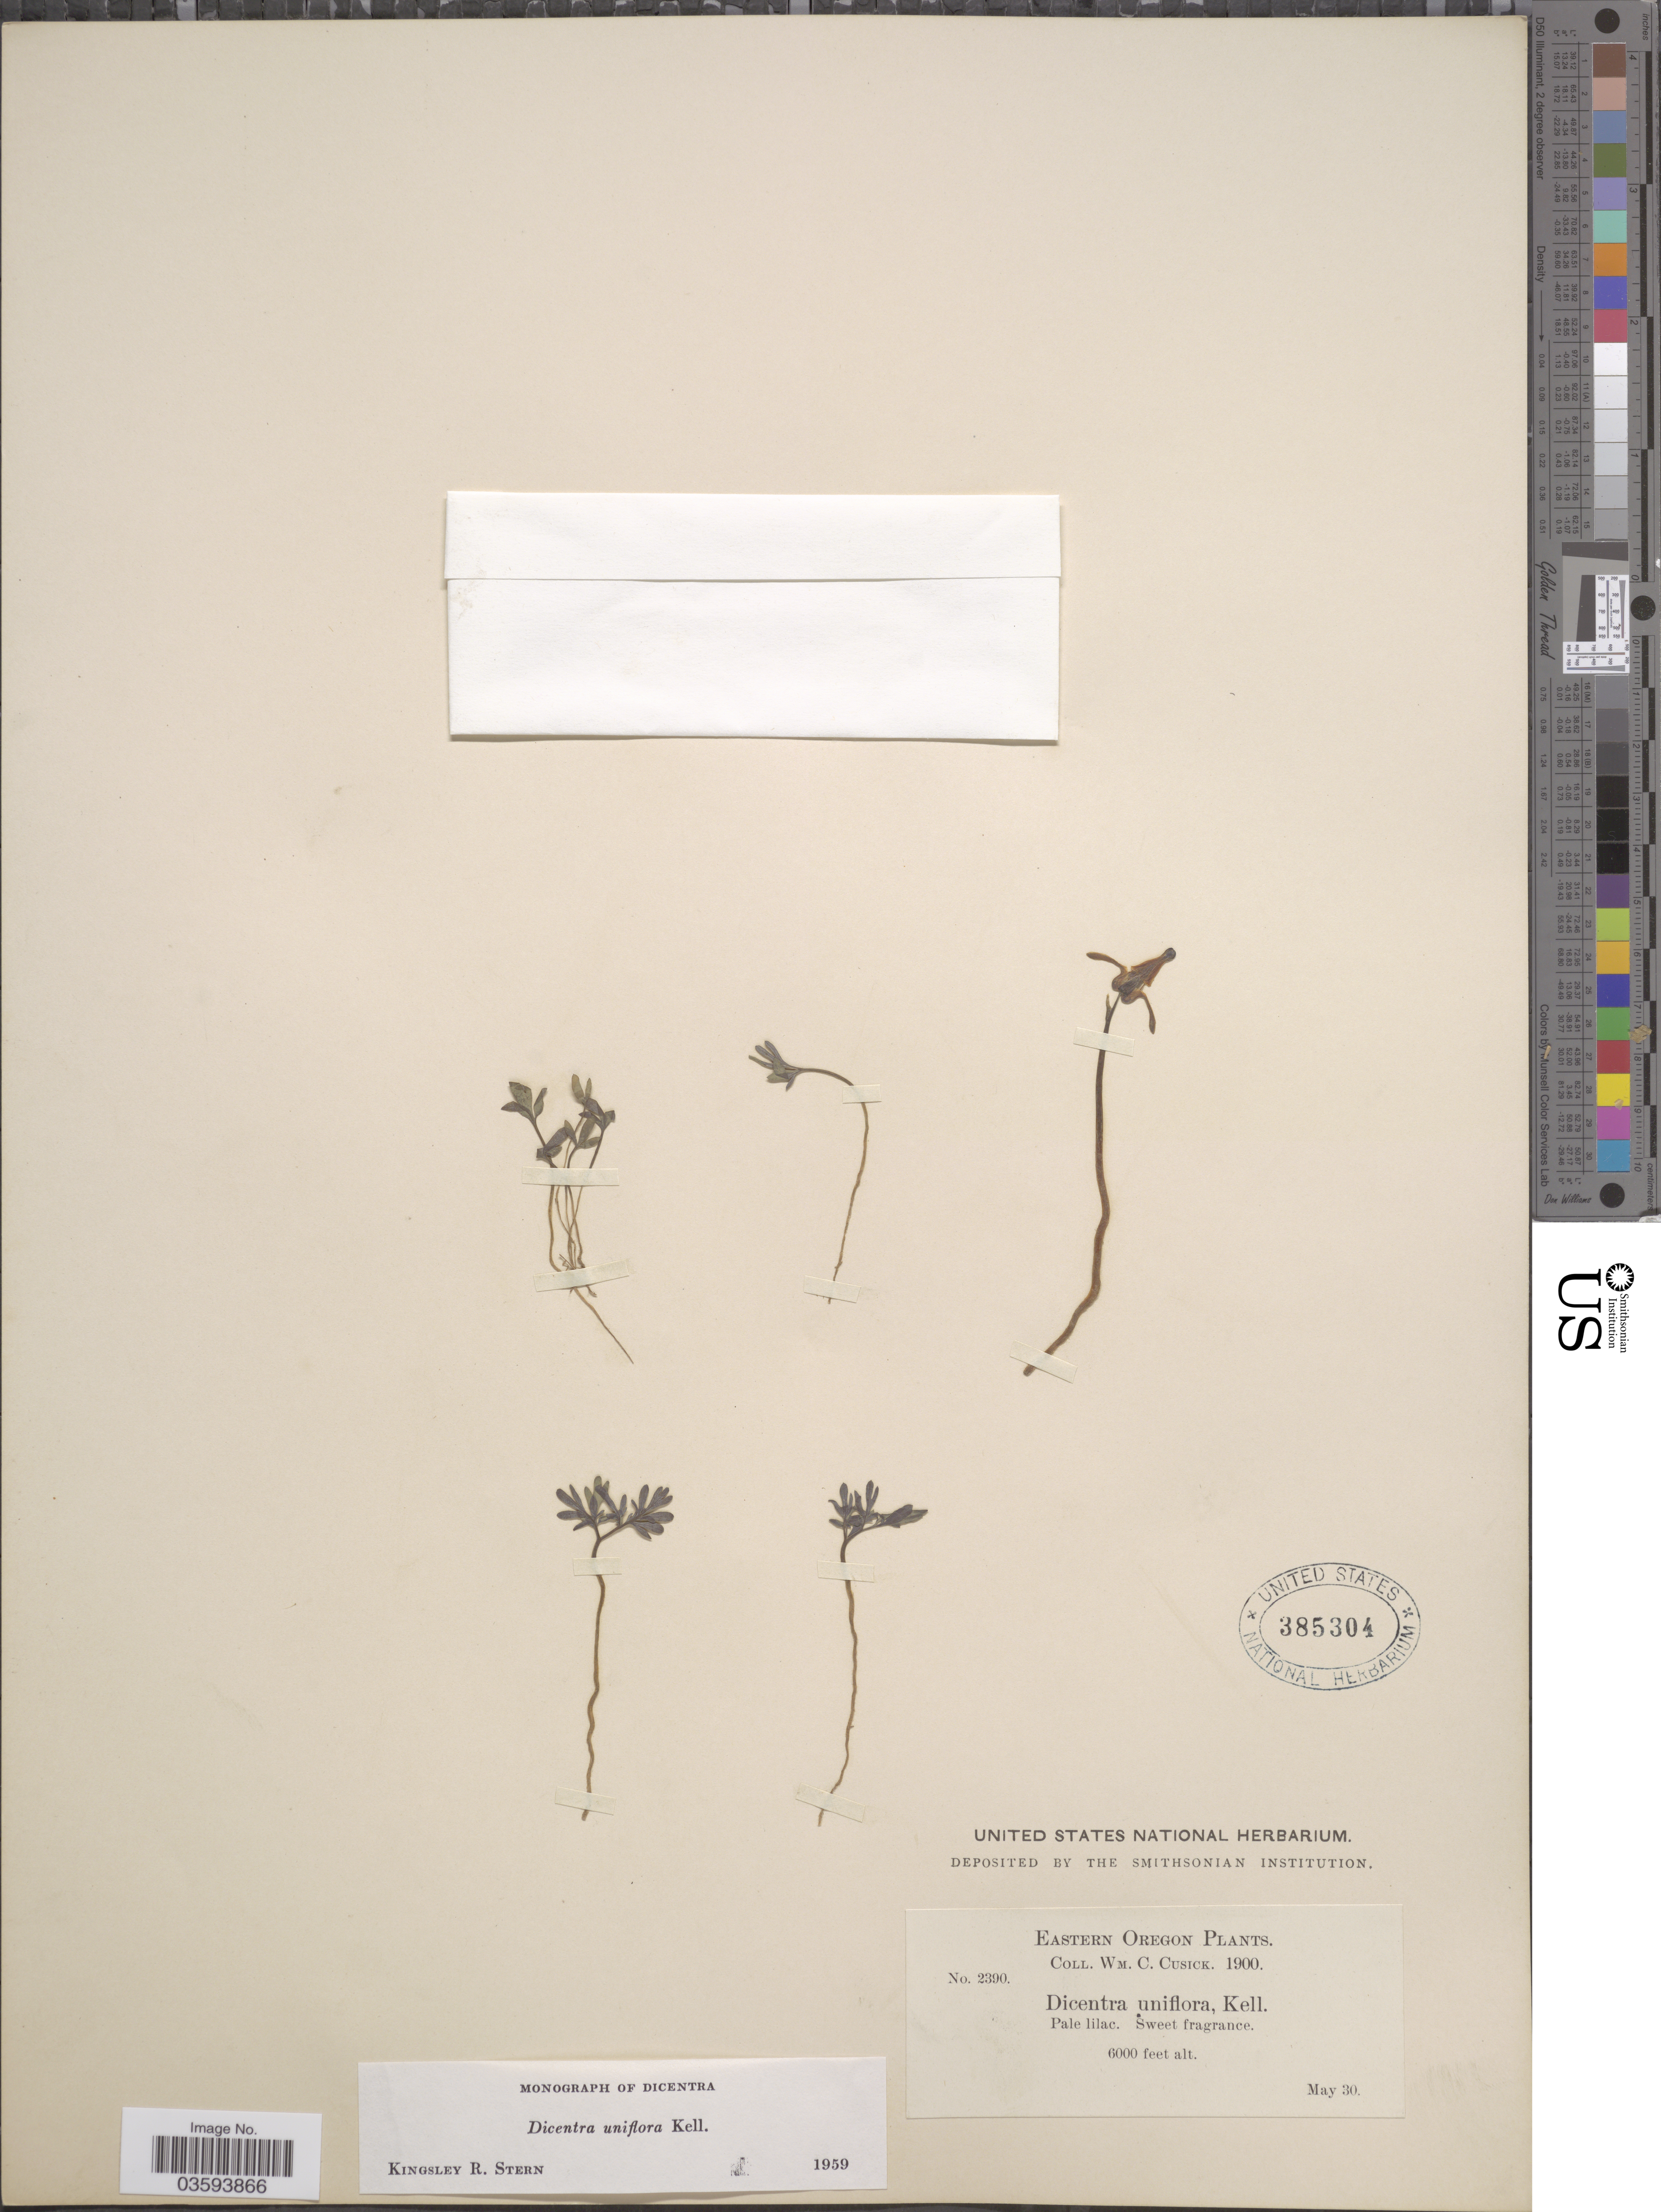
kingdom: Plantae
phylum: Tracheophyta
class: Magnoliopsida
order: Ranunculales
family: Papaveraceae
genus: Dicentra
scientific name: Dicentra uniflora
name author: Kellogg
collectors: W. C. Cusick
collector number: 2390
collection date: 1900-05-30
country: United States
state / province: Oregon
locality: Eastern Oregon.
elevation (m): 1829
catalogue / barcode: US 385304